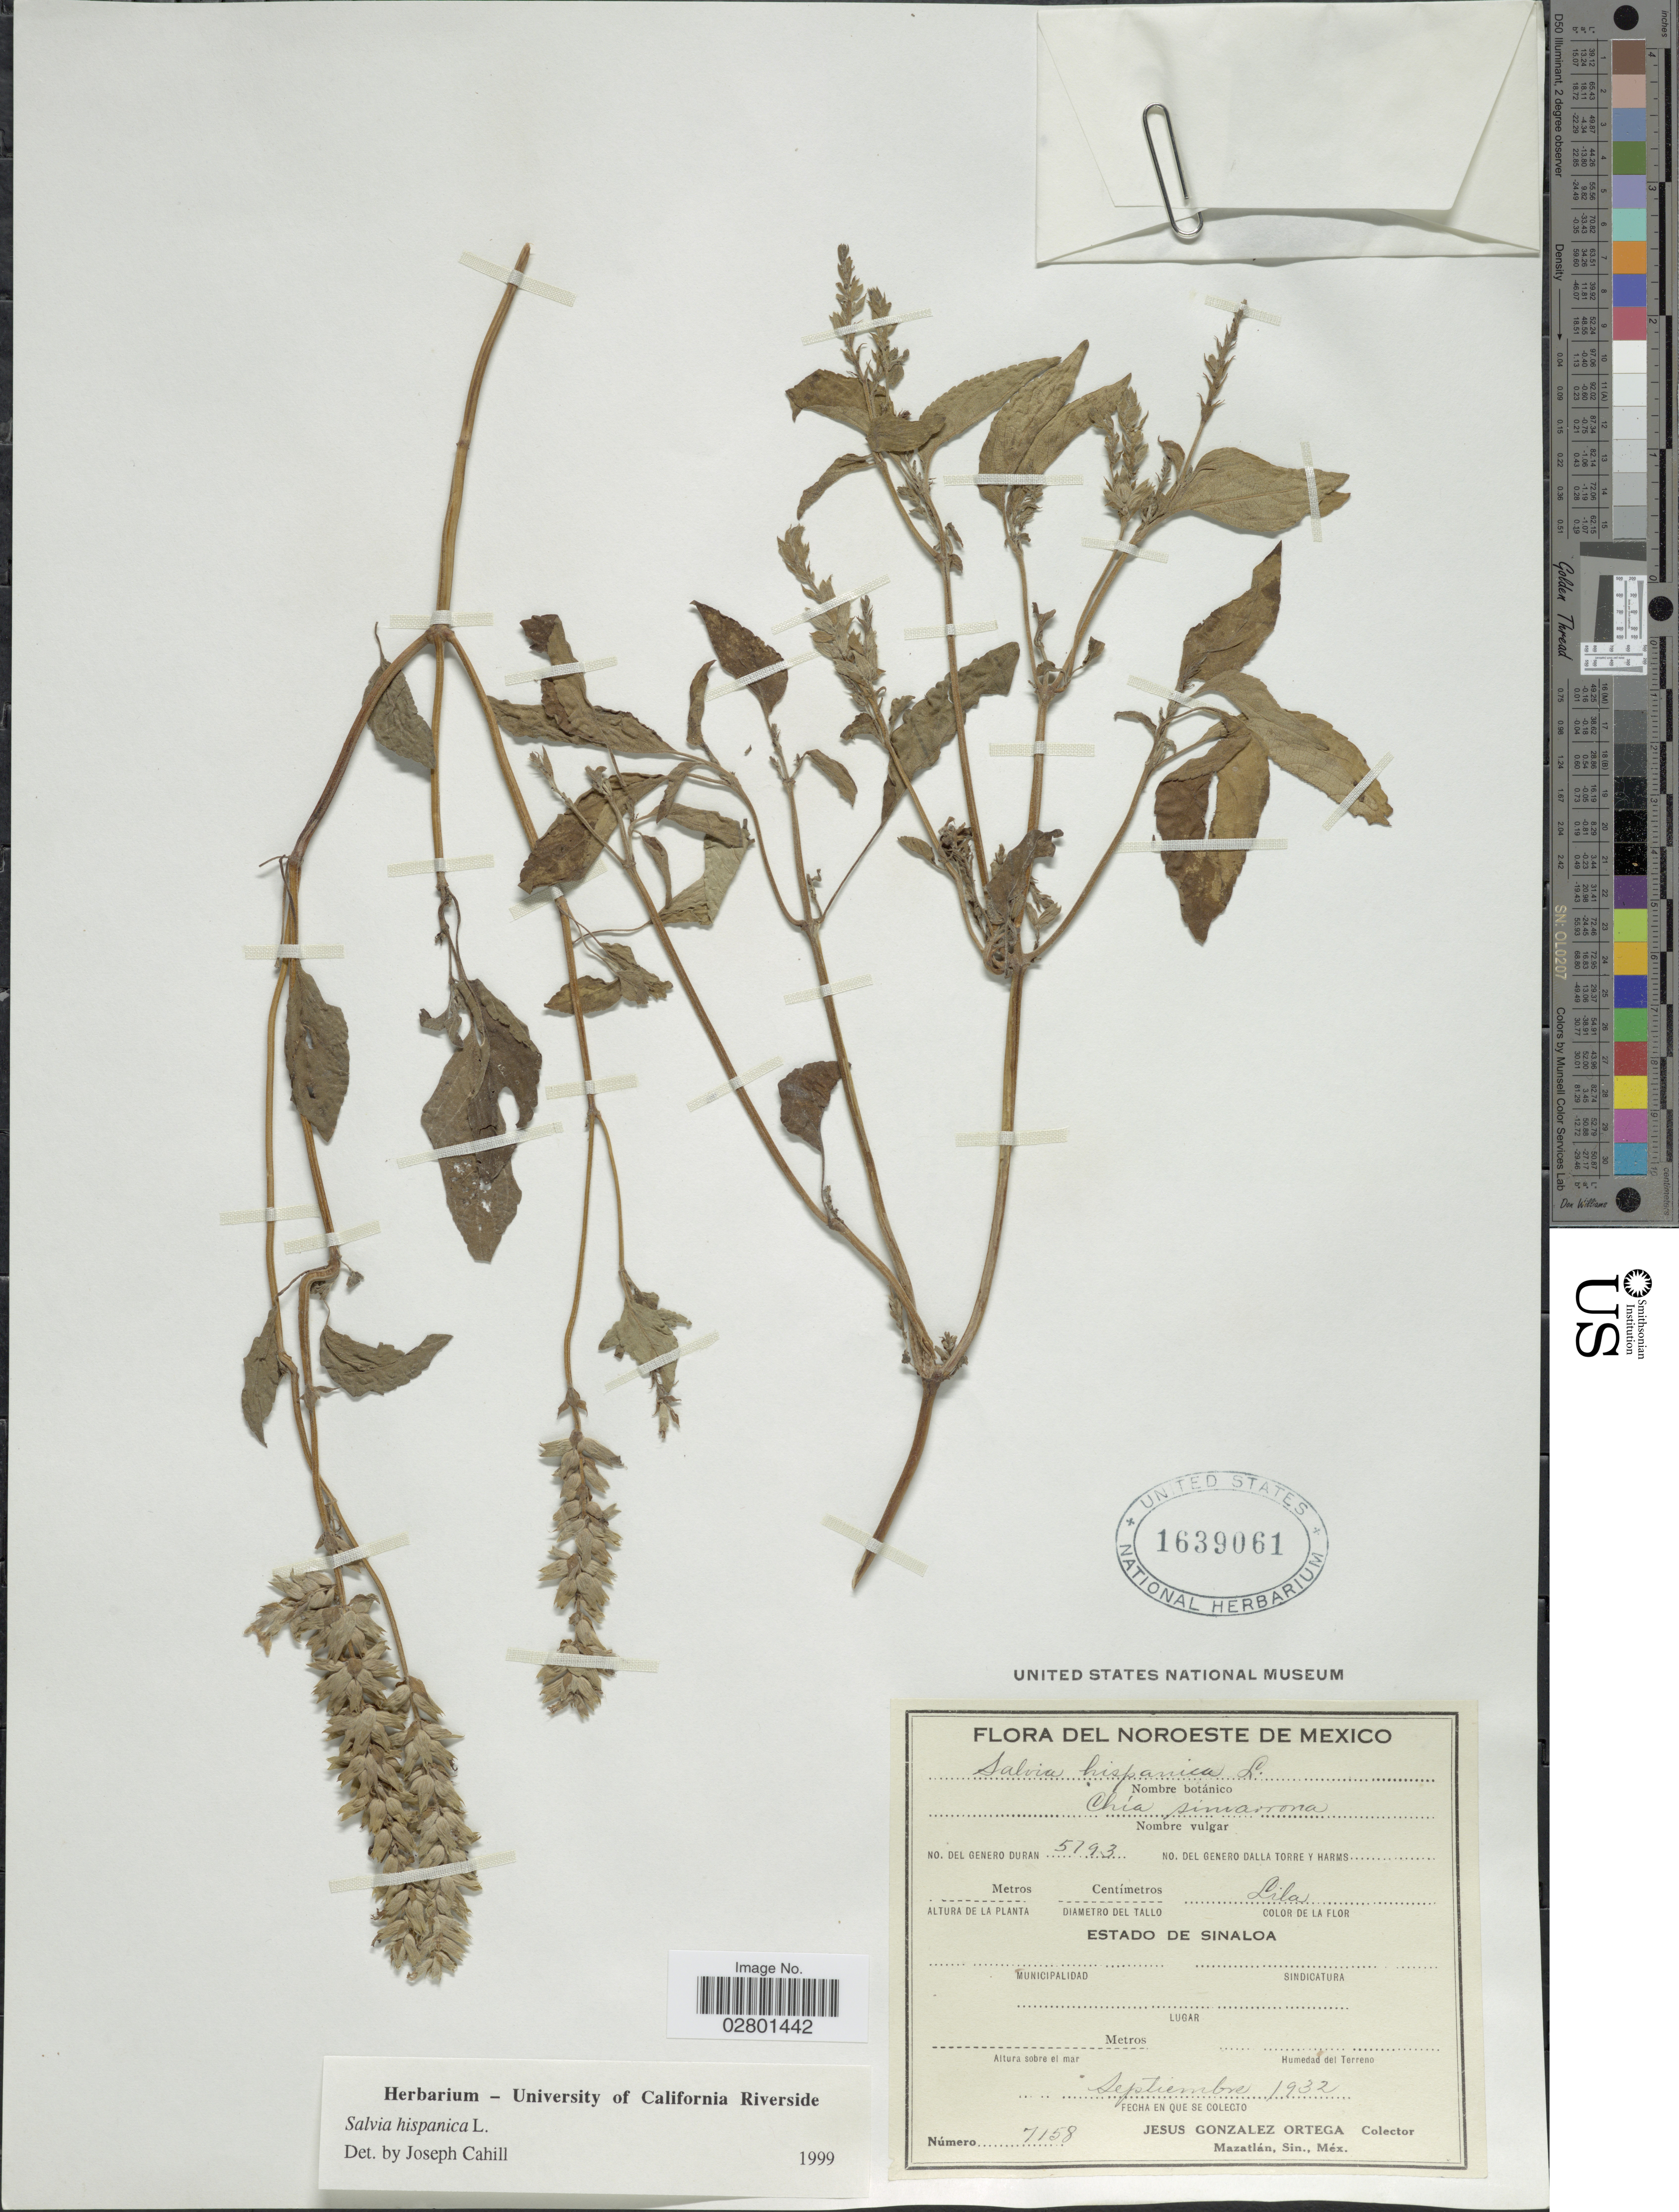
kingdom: Plantae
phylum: Tracheophyta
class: Magnoliopsida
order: Lamiales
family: Lamiaceae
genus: Salvia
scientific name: Salvia hispanica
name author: L.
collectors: J. Ortega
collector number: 7158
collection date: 1932-09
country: Mexico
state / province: Sinaloa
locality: Noroeste de Mexico.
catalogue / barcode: US 1639061